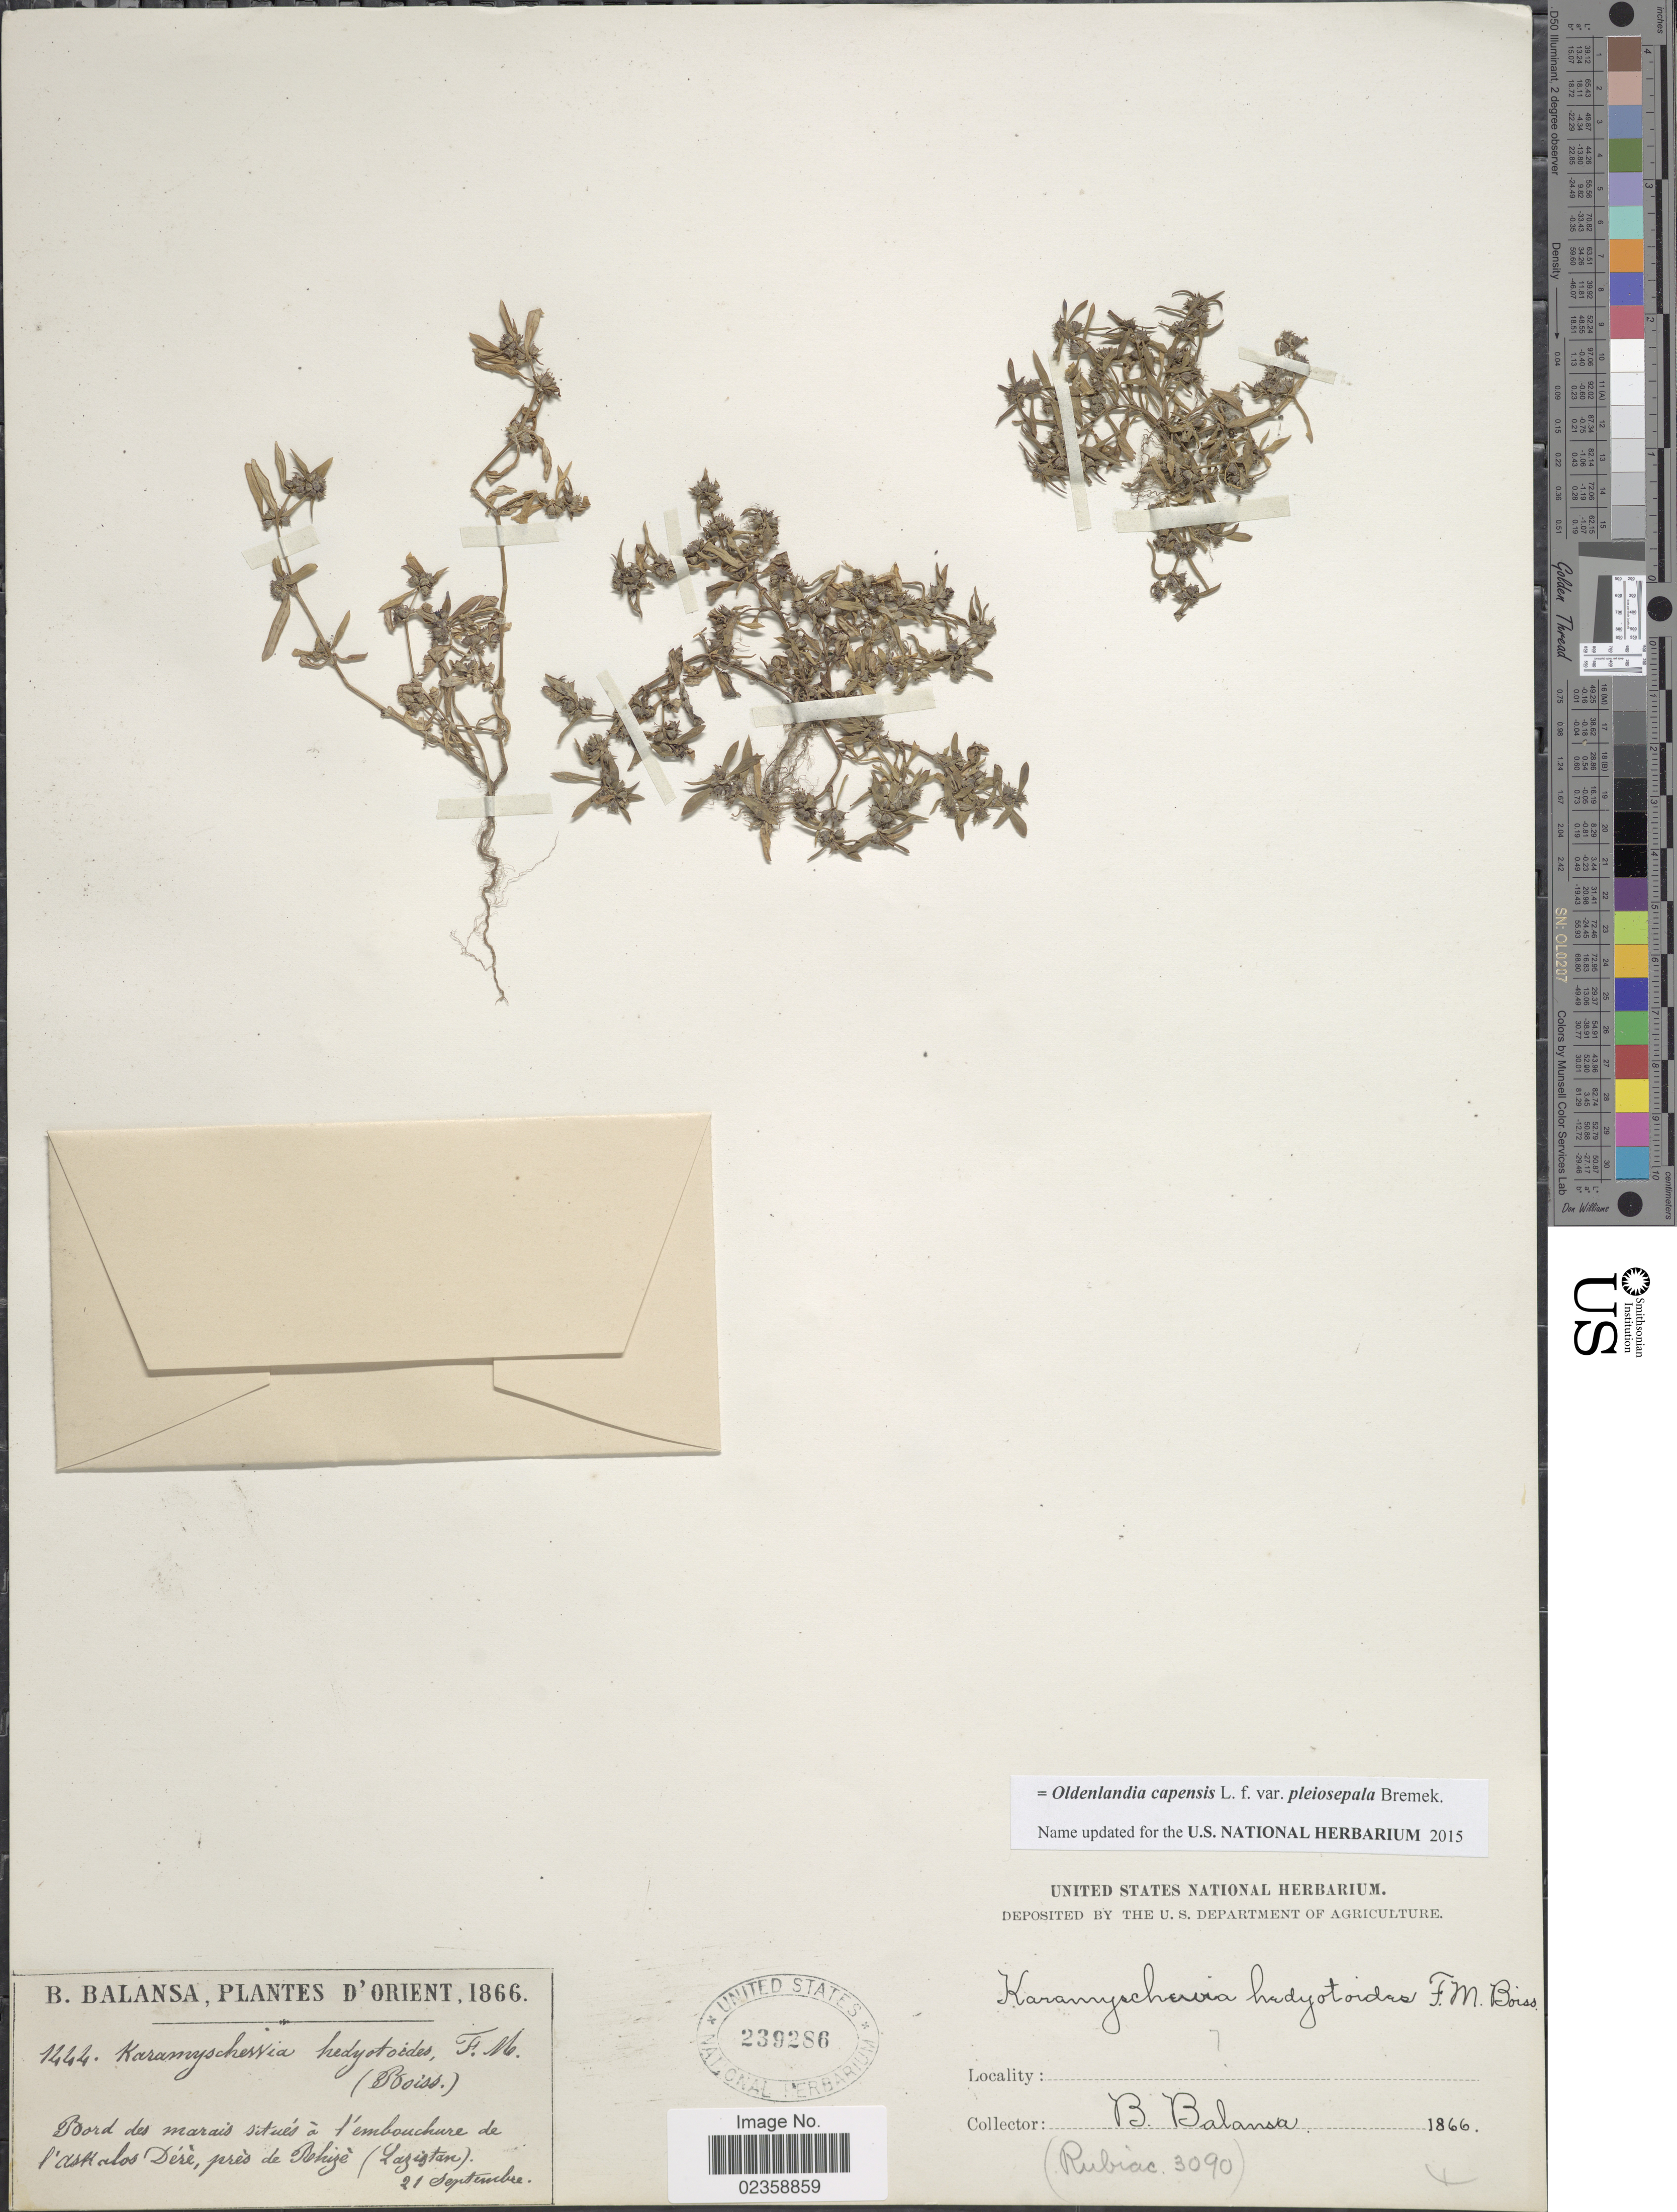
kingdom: Plantae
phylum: Tracheophyta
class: Magnoliopsida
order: Gentianales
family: Rubiaceae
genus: Oldenlandia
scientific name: Oldenlandia capensis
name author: L. f.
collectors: B. Balansa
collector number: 1444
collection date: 1866-09-21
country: Turkey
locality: D'Orient. Bord des marais situés à f'embouchure de l'Assalos [interpreted] Dérè, près de Bhizè (Lazistan)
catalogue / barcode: US 239286